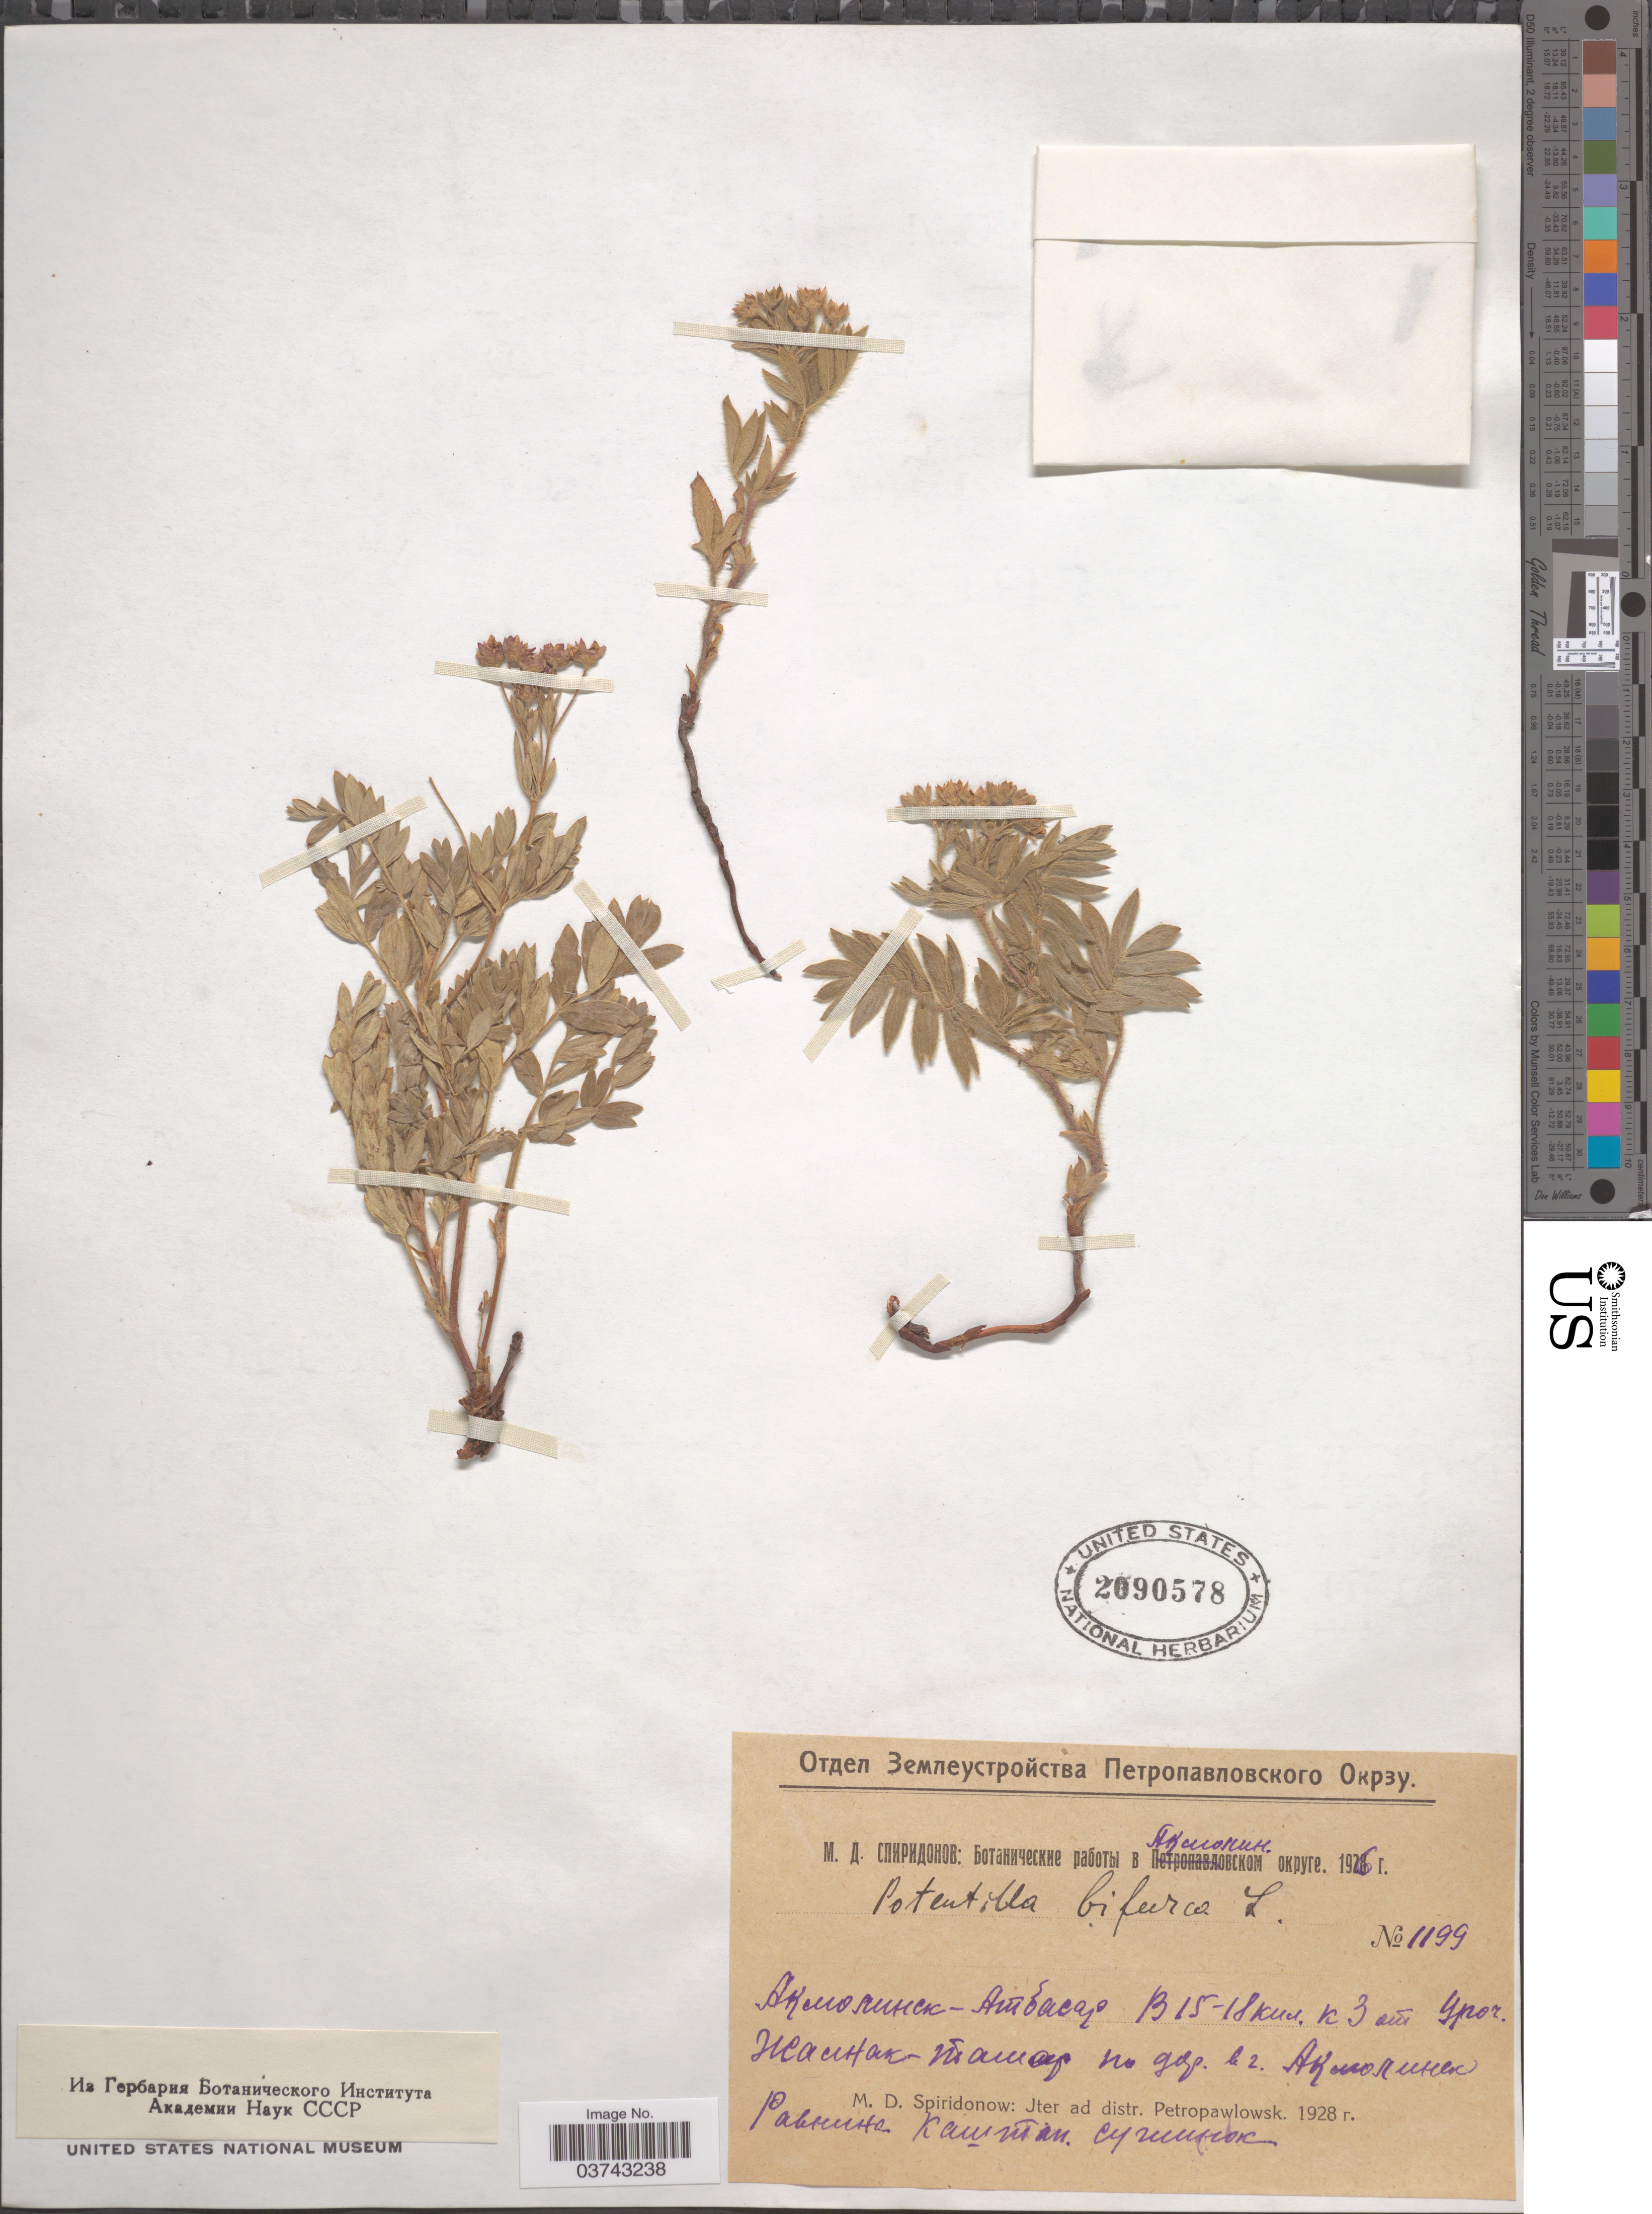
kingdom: Plantae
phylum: Tracheophyta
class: Magnoliopsida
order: Rosales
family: Rosaceae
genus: Sibbaldianthe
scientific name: Sibbaldianthe bifurca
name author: (L.) Kurtto & T. Erikss.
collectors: M. Spiridonow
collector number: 1199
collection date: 1928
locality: X. Iter ad distr. Petropawlowsk.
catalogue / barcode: US 2090578